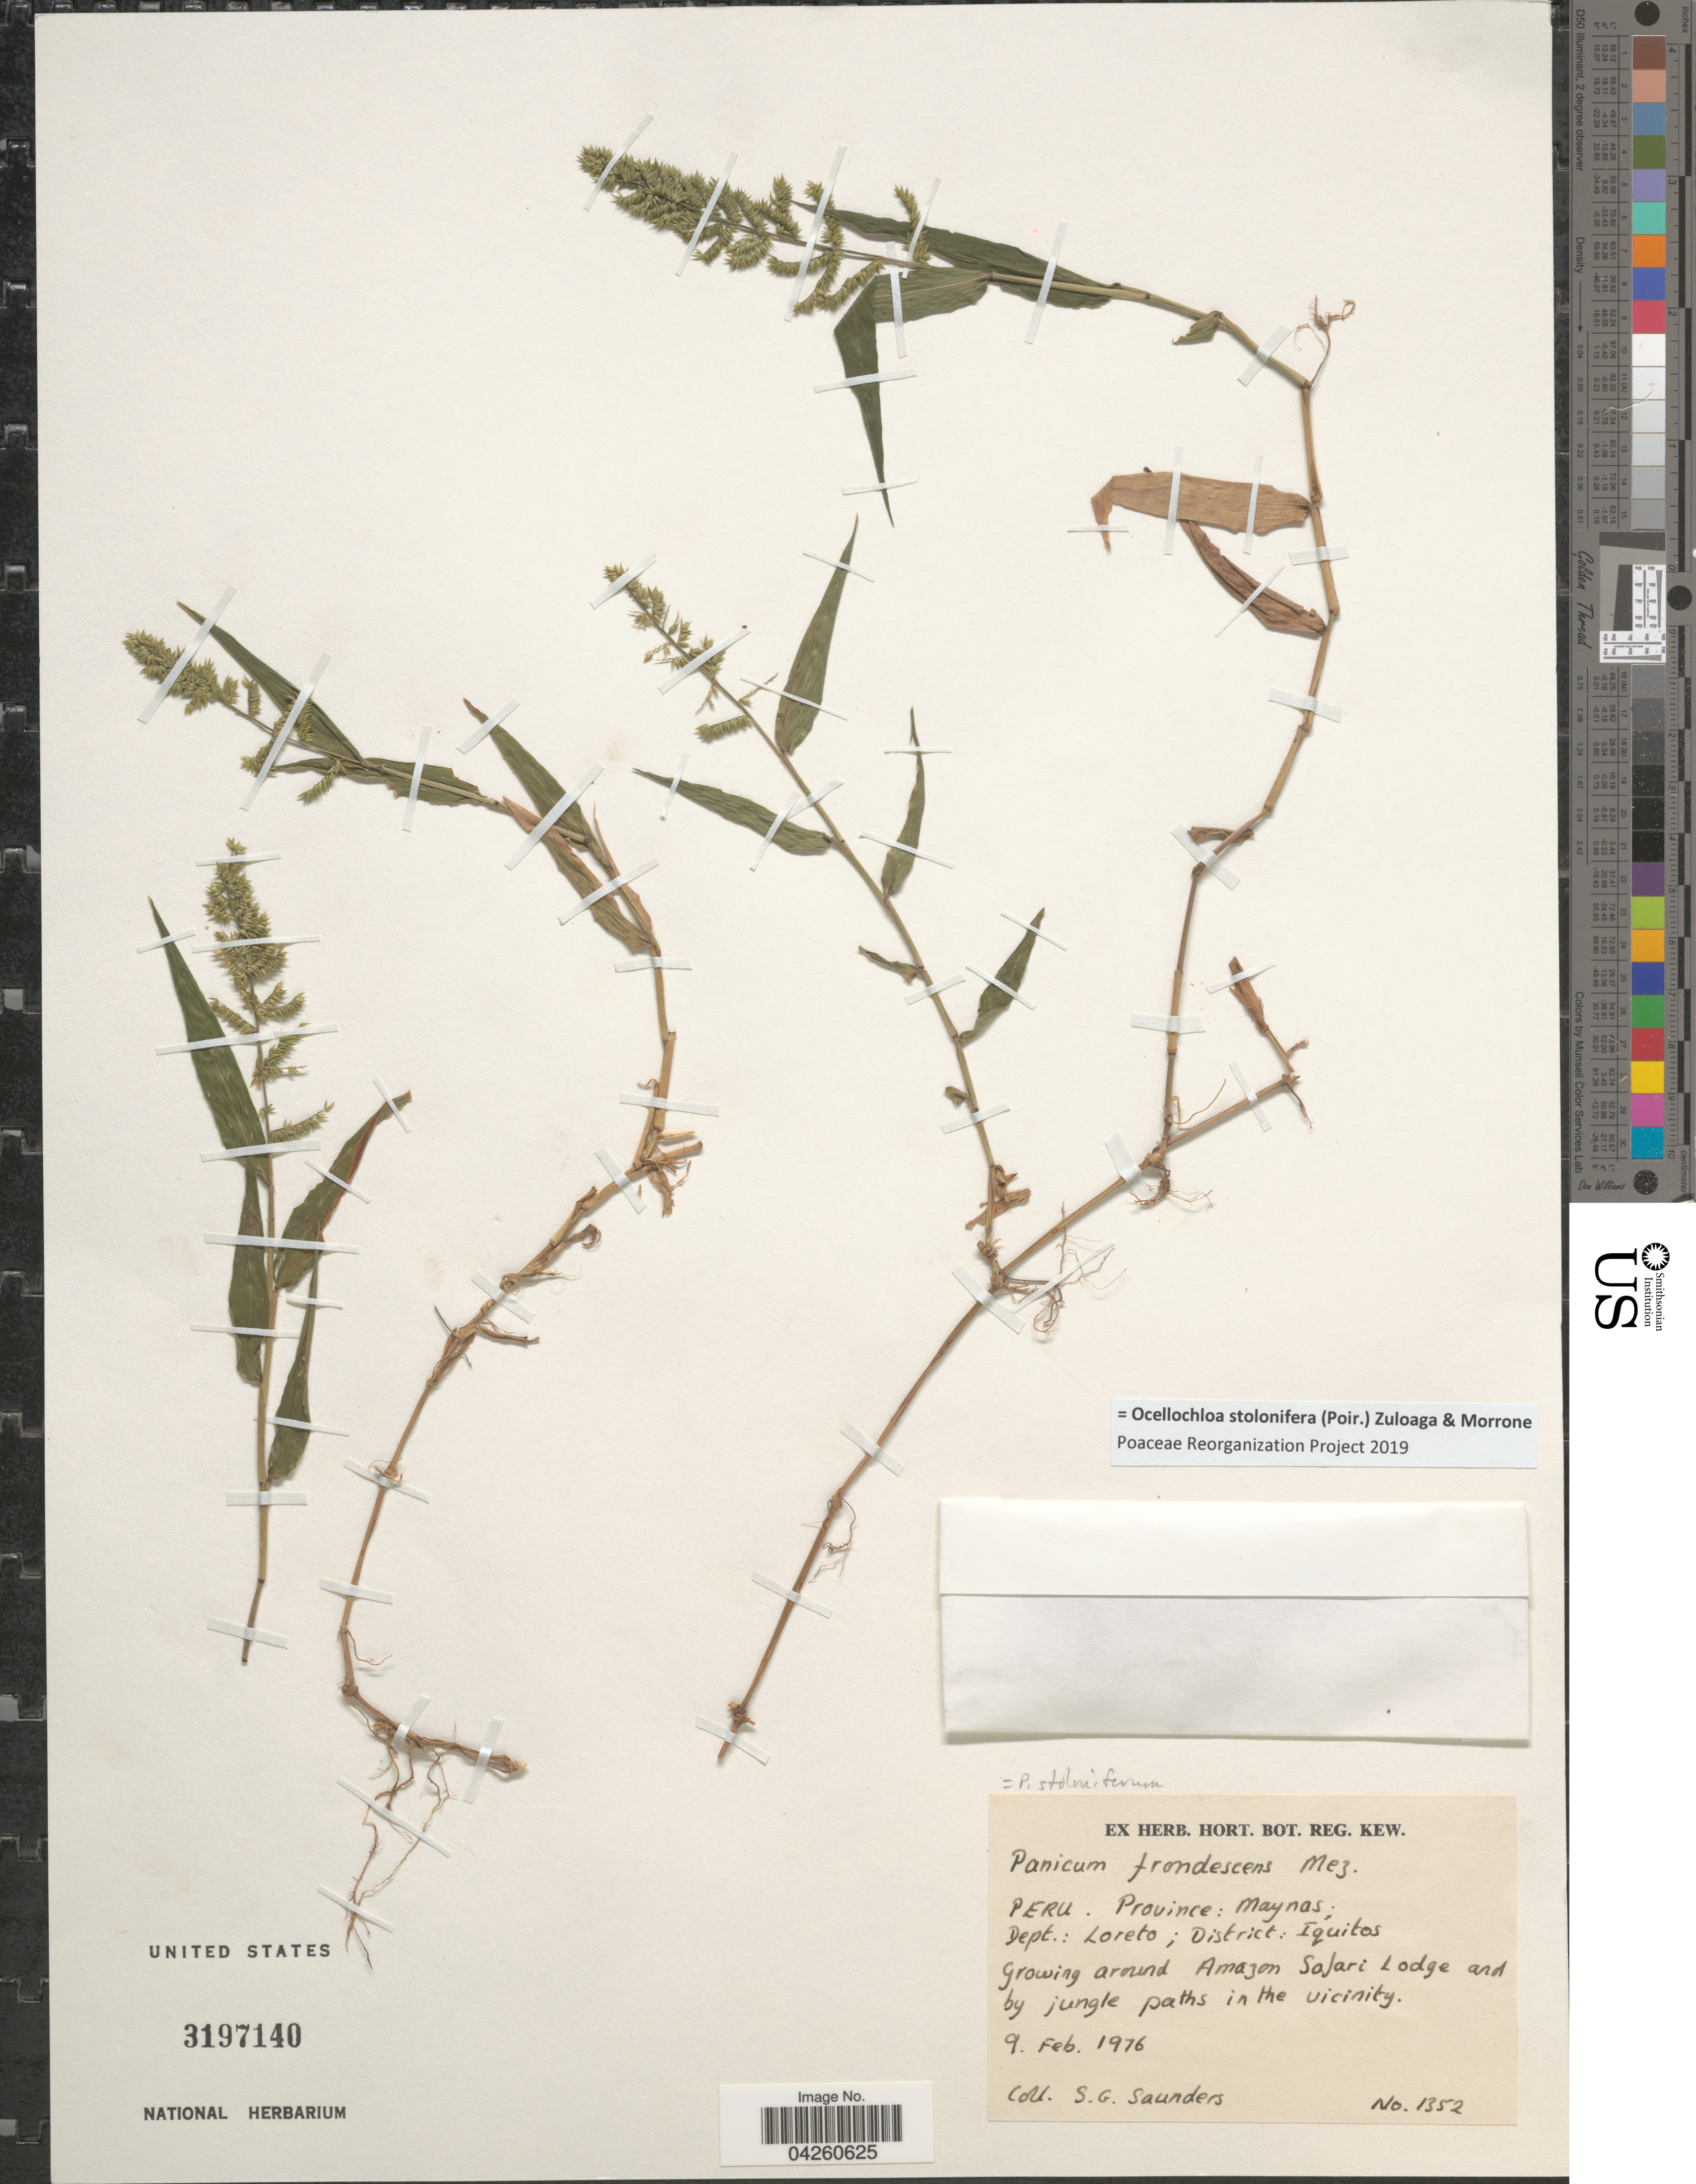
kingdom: Plantae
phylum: Tracheophyta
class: Liliopsida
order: Poales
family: Poaceae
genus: Ocellochloa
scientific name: Ocellochloa stolonifera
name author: (Poir.) Zuloaga & Morrone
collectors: S. G. E. Saunders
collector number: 1352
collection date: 1976-02-09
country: Peru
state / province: Loreto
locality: Province: Maynas; Dept.: Loreto; District: Iquitos.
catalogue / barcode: US 3197140